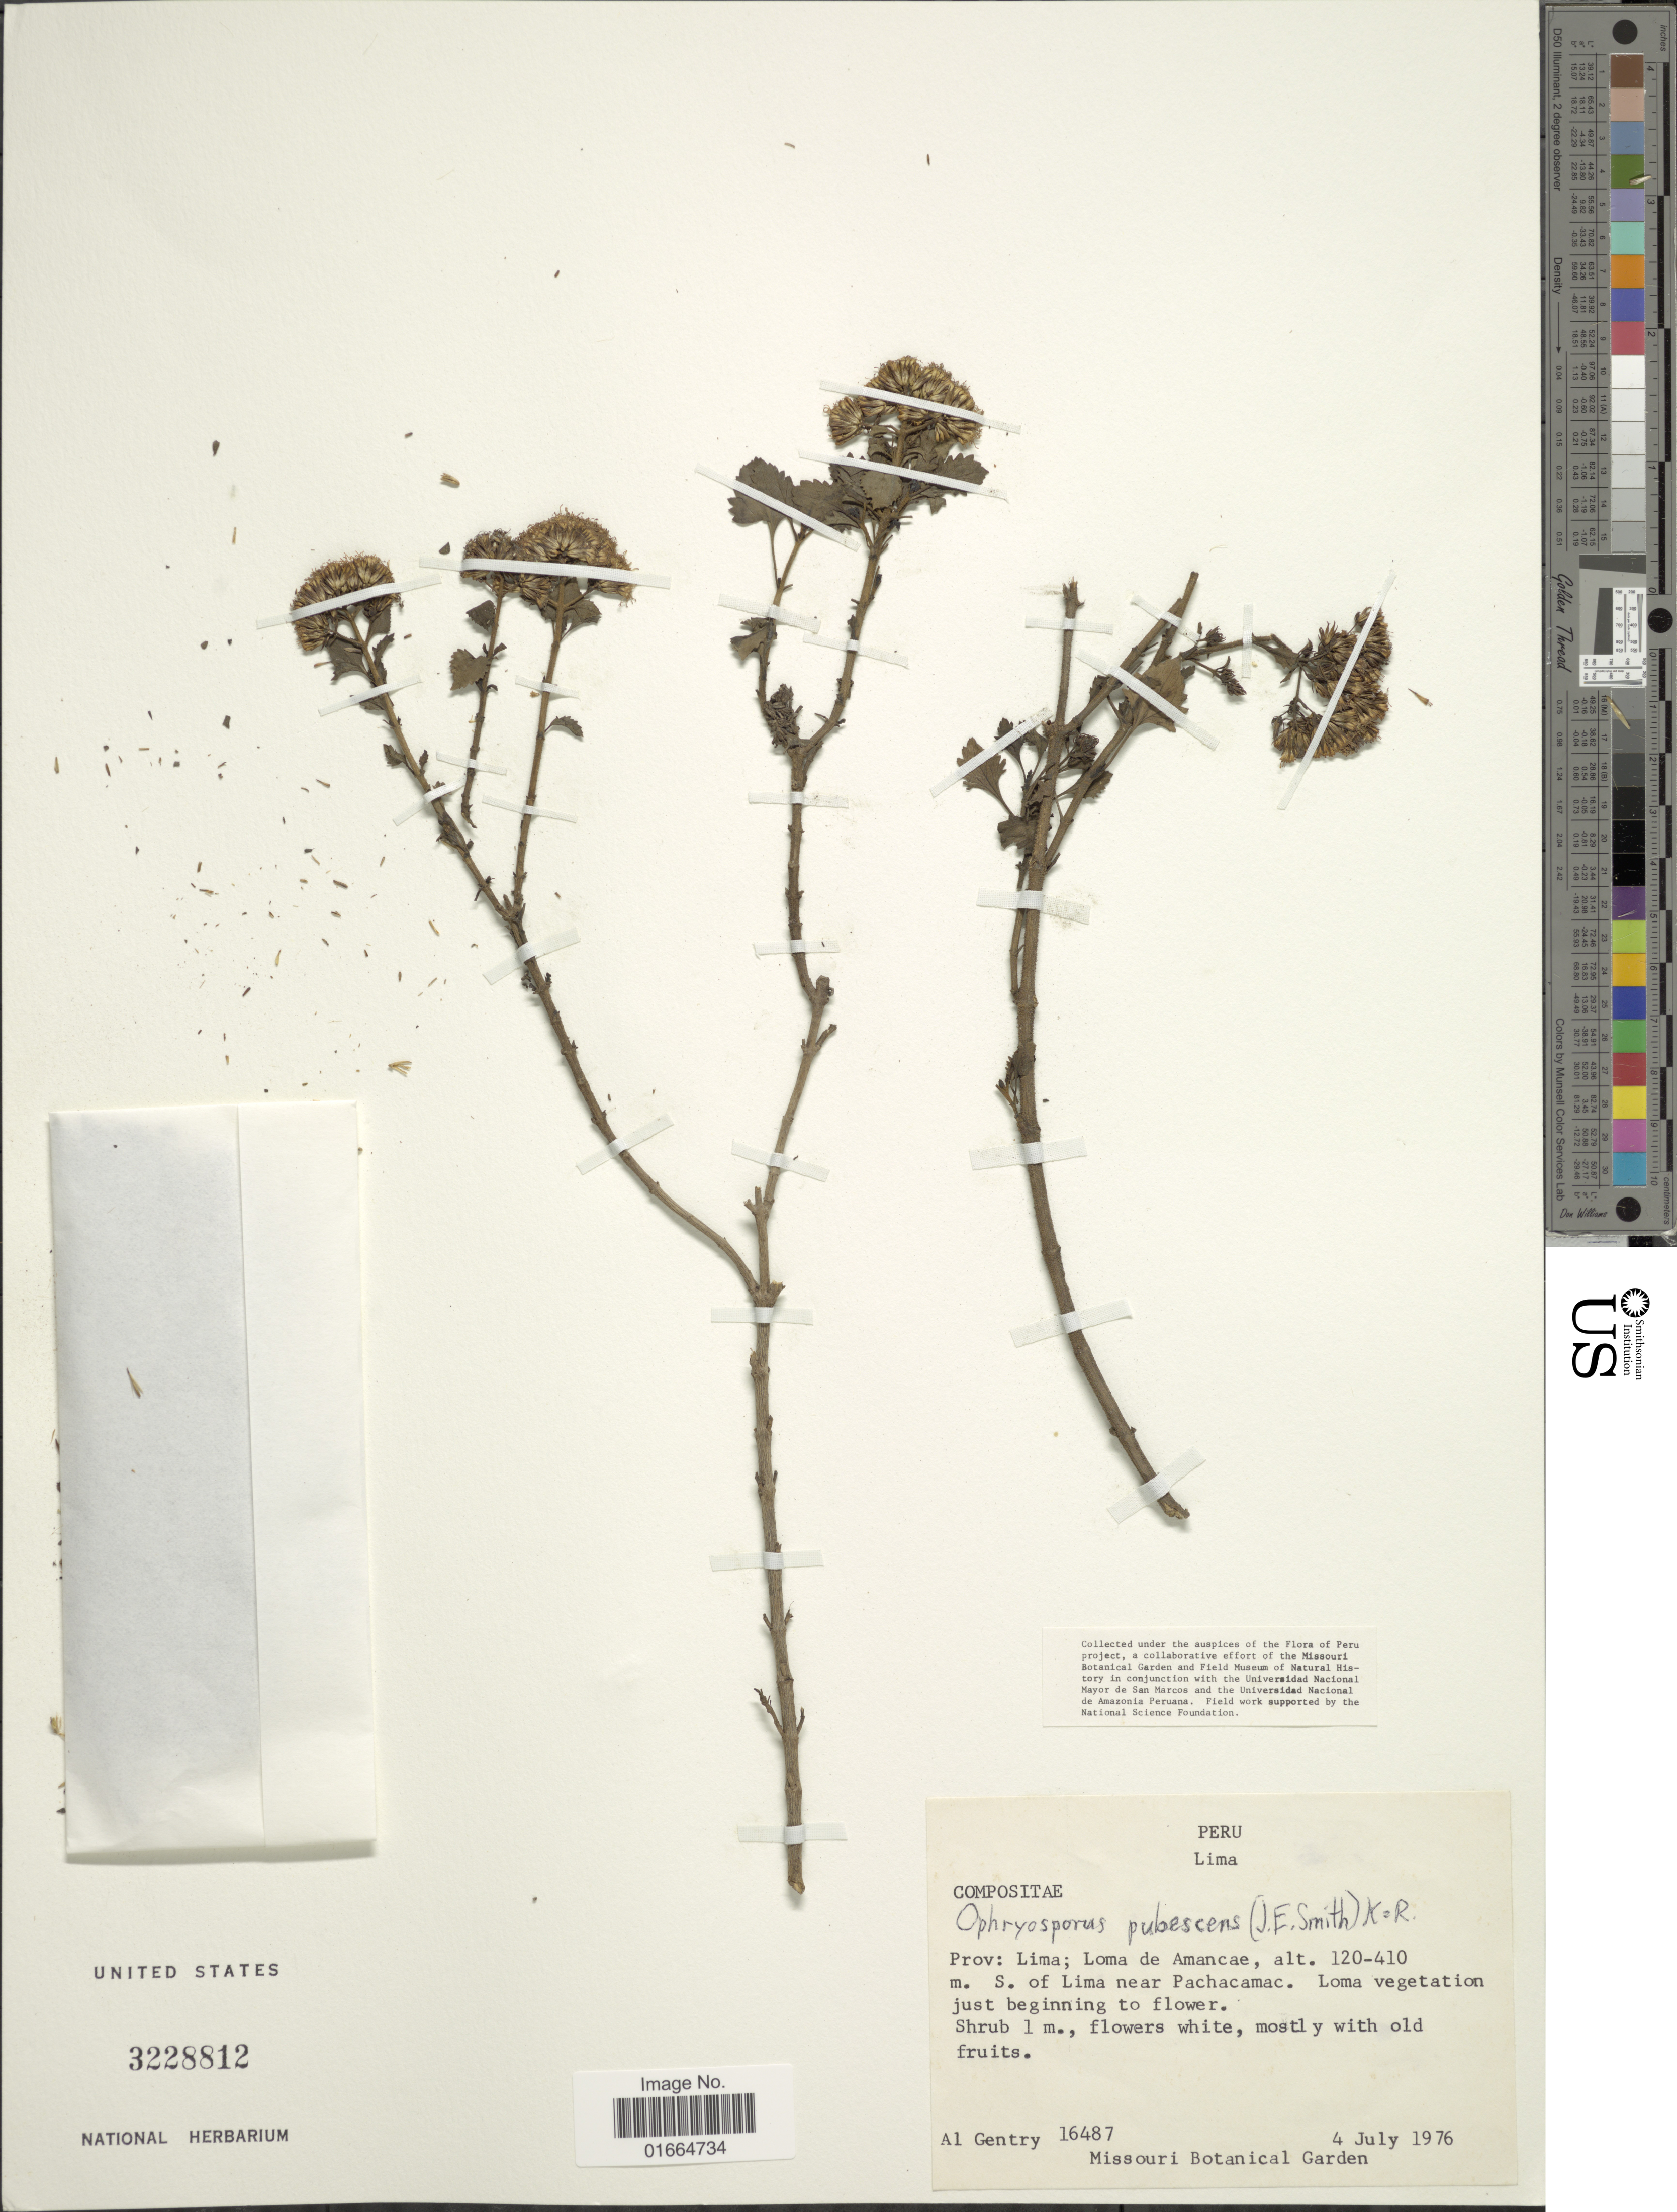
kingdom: Plantae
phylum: Tracheophyta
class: Magnoliopsida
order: Asterales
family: Asteraceae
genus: Ophryosporus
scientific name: Ophryosporus pubescens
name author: (L.S. Sm.) R.M. King & H. Rob.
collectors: A. H. Gentry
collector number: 16487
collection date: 1976-07-04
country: Peru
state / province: Lima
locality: Prov.: Lima; Loma de Amancae, S. of Lima near Pachacamac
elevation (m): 120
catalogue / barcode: US 3228812